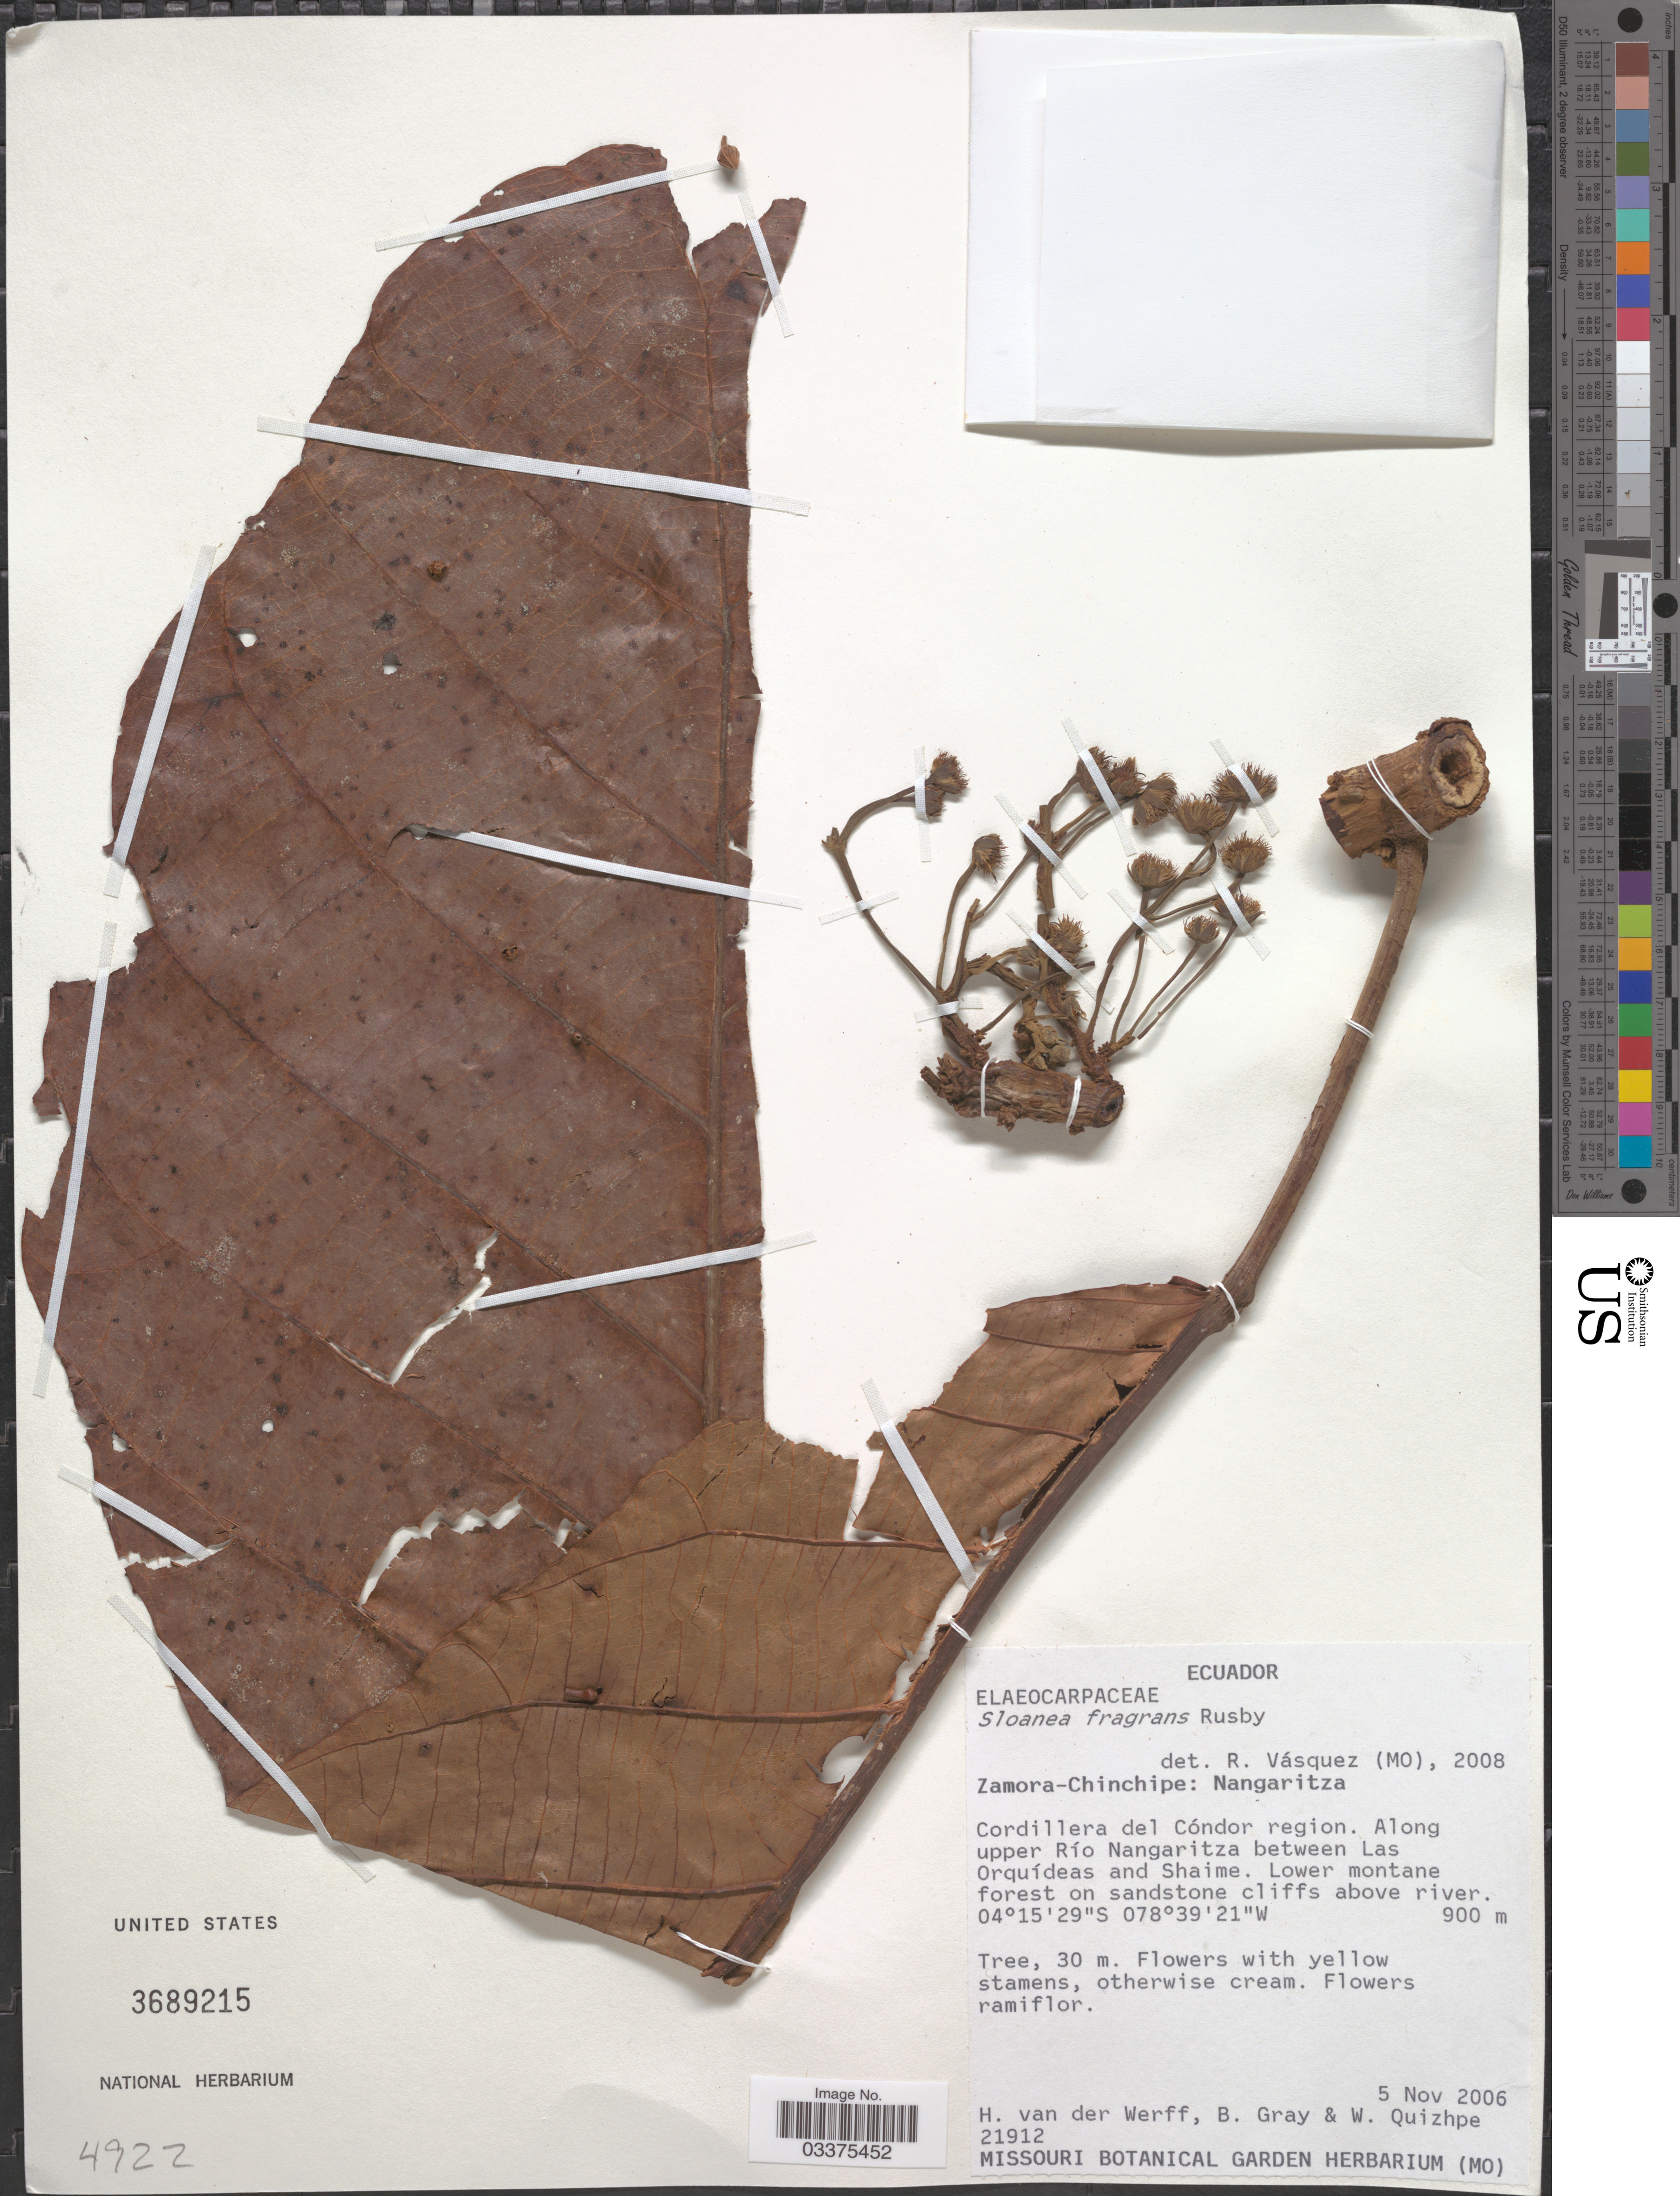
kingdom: Plantae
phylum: Tracheophyta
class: Magnoliopsida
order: Oxalidales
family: Elaeocarpaceae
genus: Sloanea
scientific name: Sloanea fragrans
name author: Rusby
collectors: H. van der Werff, B. Gray & W. Quizhpe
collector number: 21912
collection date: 2006-11-05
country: Ecuador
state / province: Zamora-Chinchipe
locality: Nangaritza. Cordillera del Cóndor region. Along upper Río Nangaritza between Las Orquídeas and Shaime.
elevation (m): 900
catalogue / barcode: US 3689215